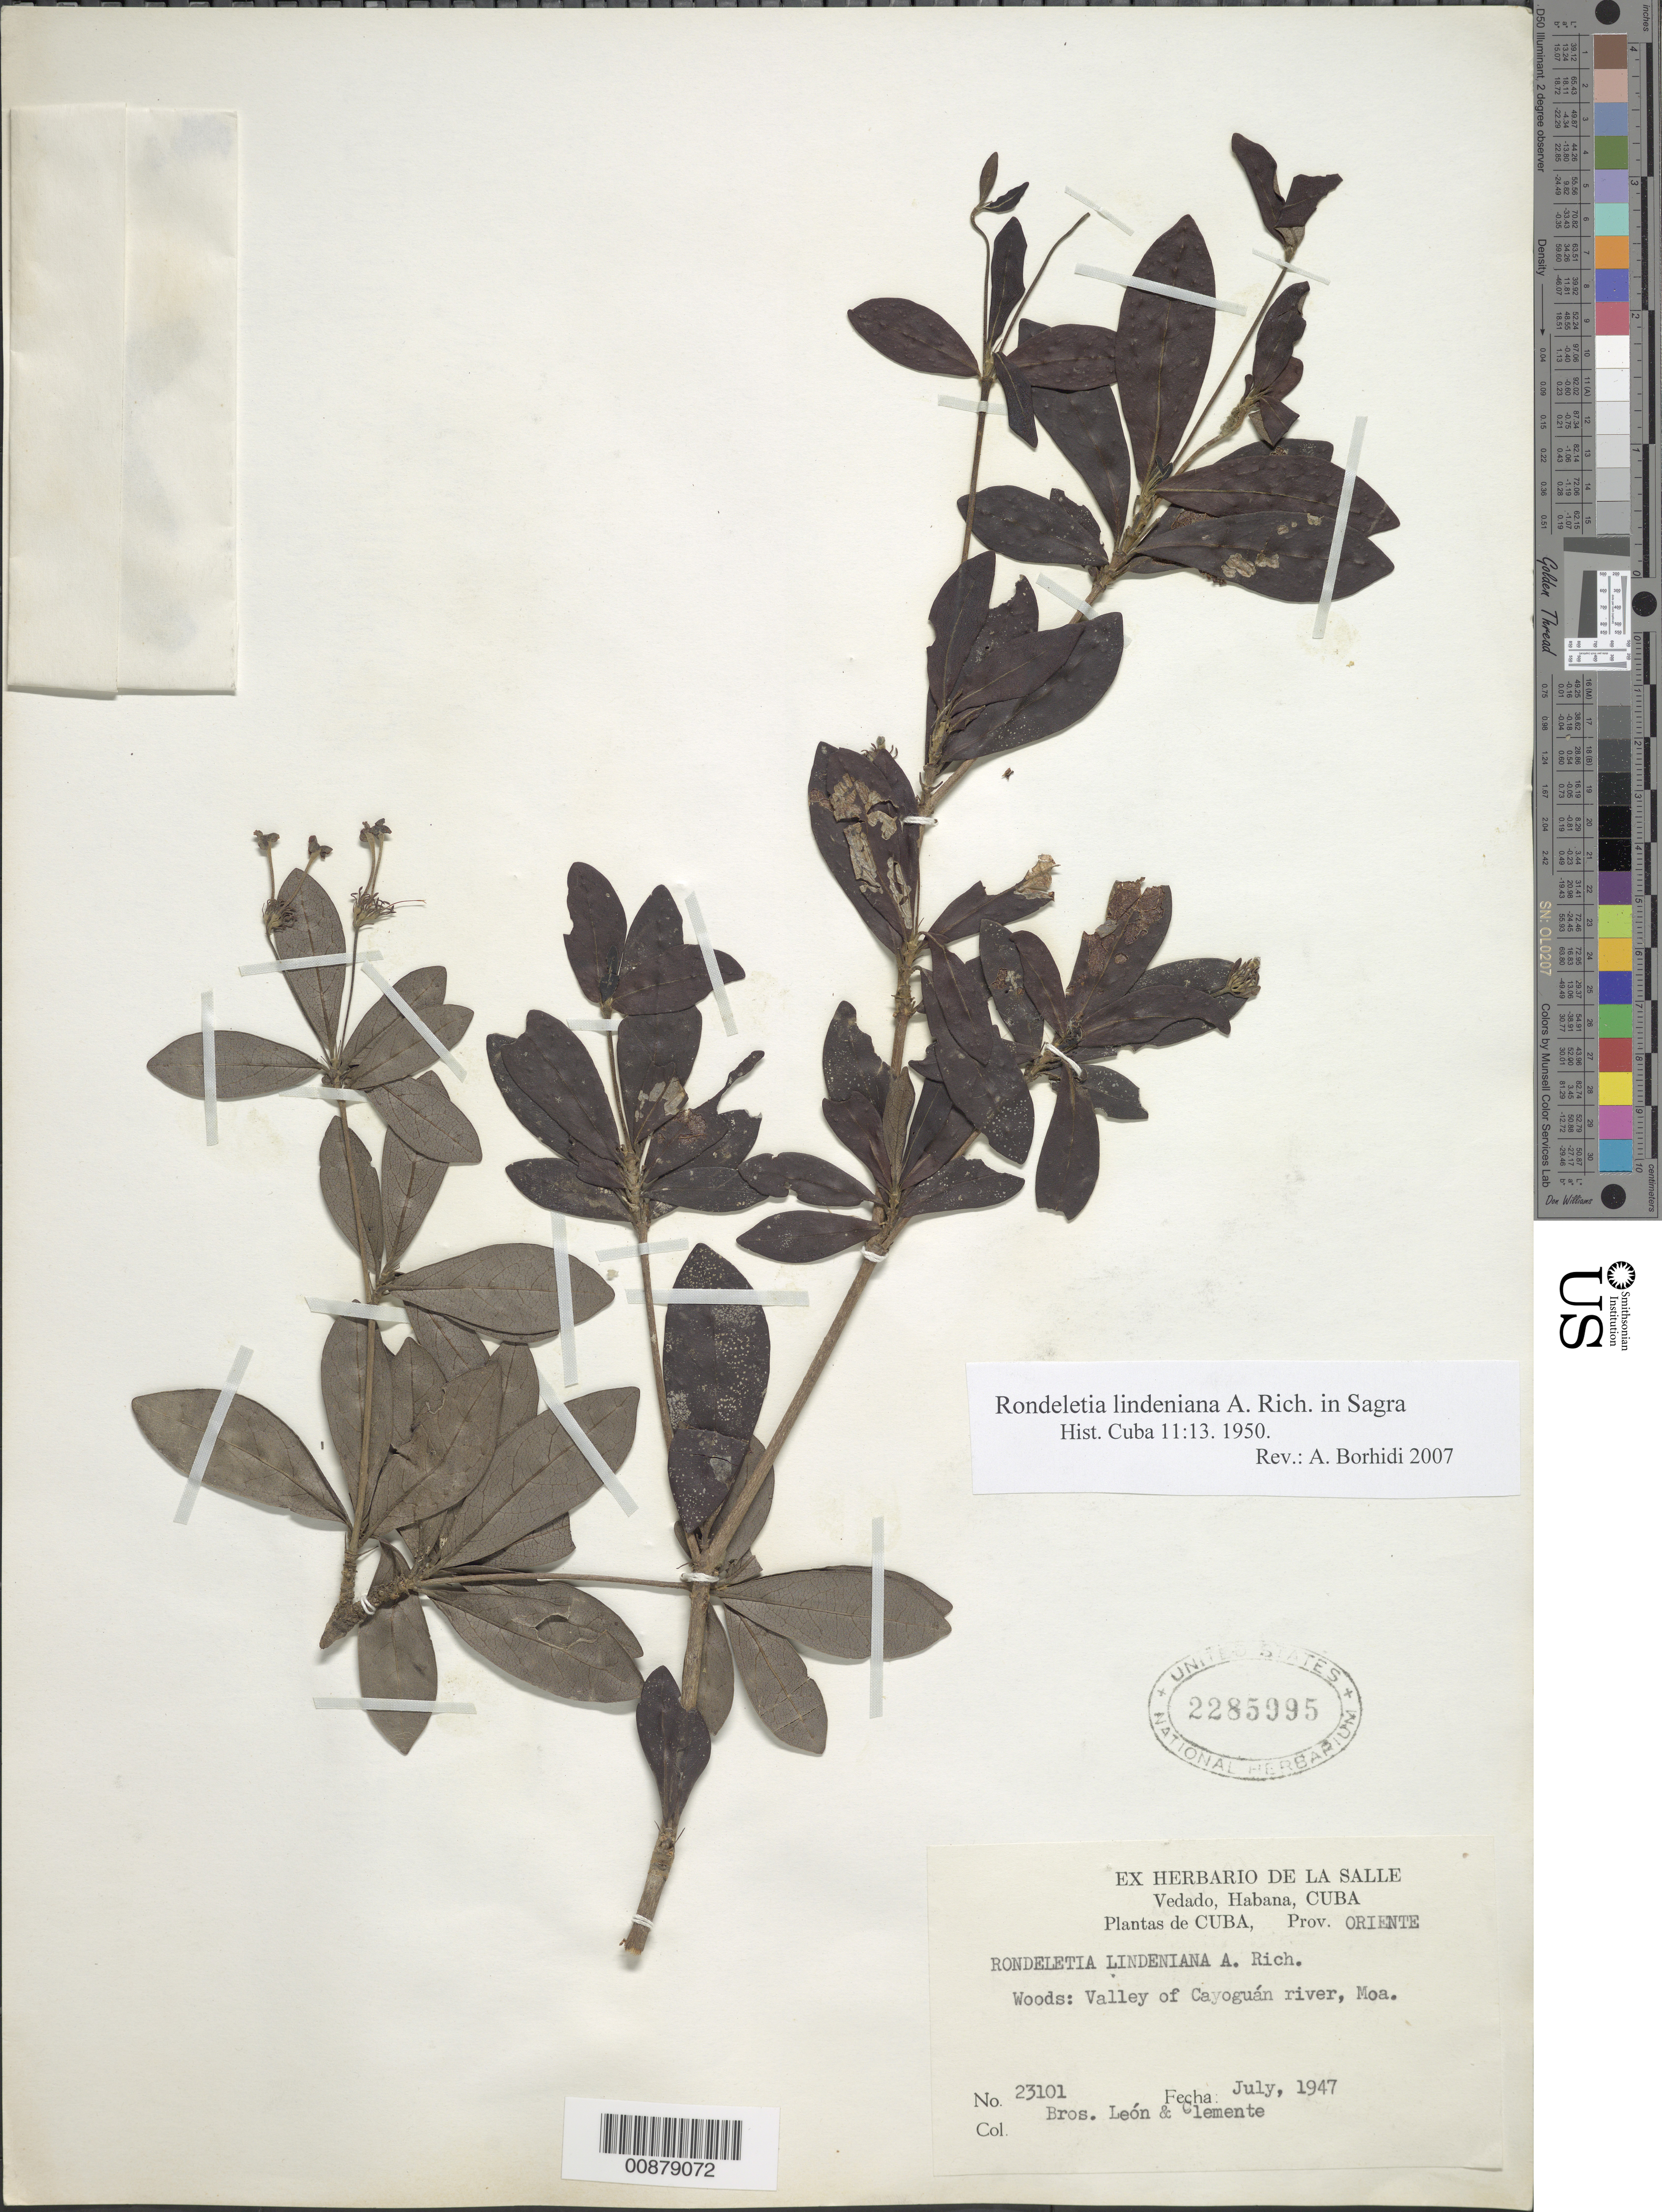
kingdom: Plantae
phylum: Tracheophyta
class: Magnoliopsida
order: Gentianales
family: Rubiaceae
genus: Rondeletia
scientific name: Rondeletia lindeniana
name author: A. Rich.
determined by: Borhidi, Attila L.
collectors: Bro. León & Bro. Clemente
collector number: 23101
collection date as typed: Jul 1947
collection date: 1947-07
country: Cuba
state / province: Holguín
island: Cuba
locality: Valley of Cayoguán River, Moa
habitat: Woods.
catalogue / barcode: US 2285995